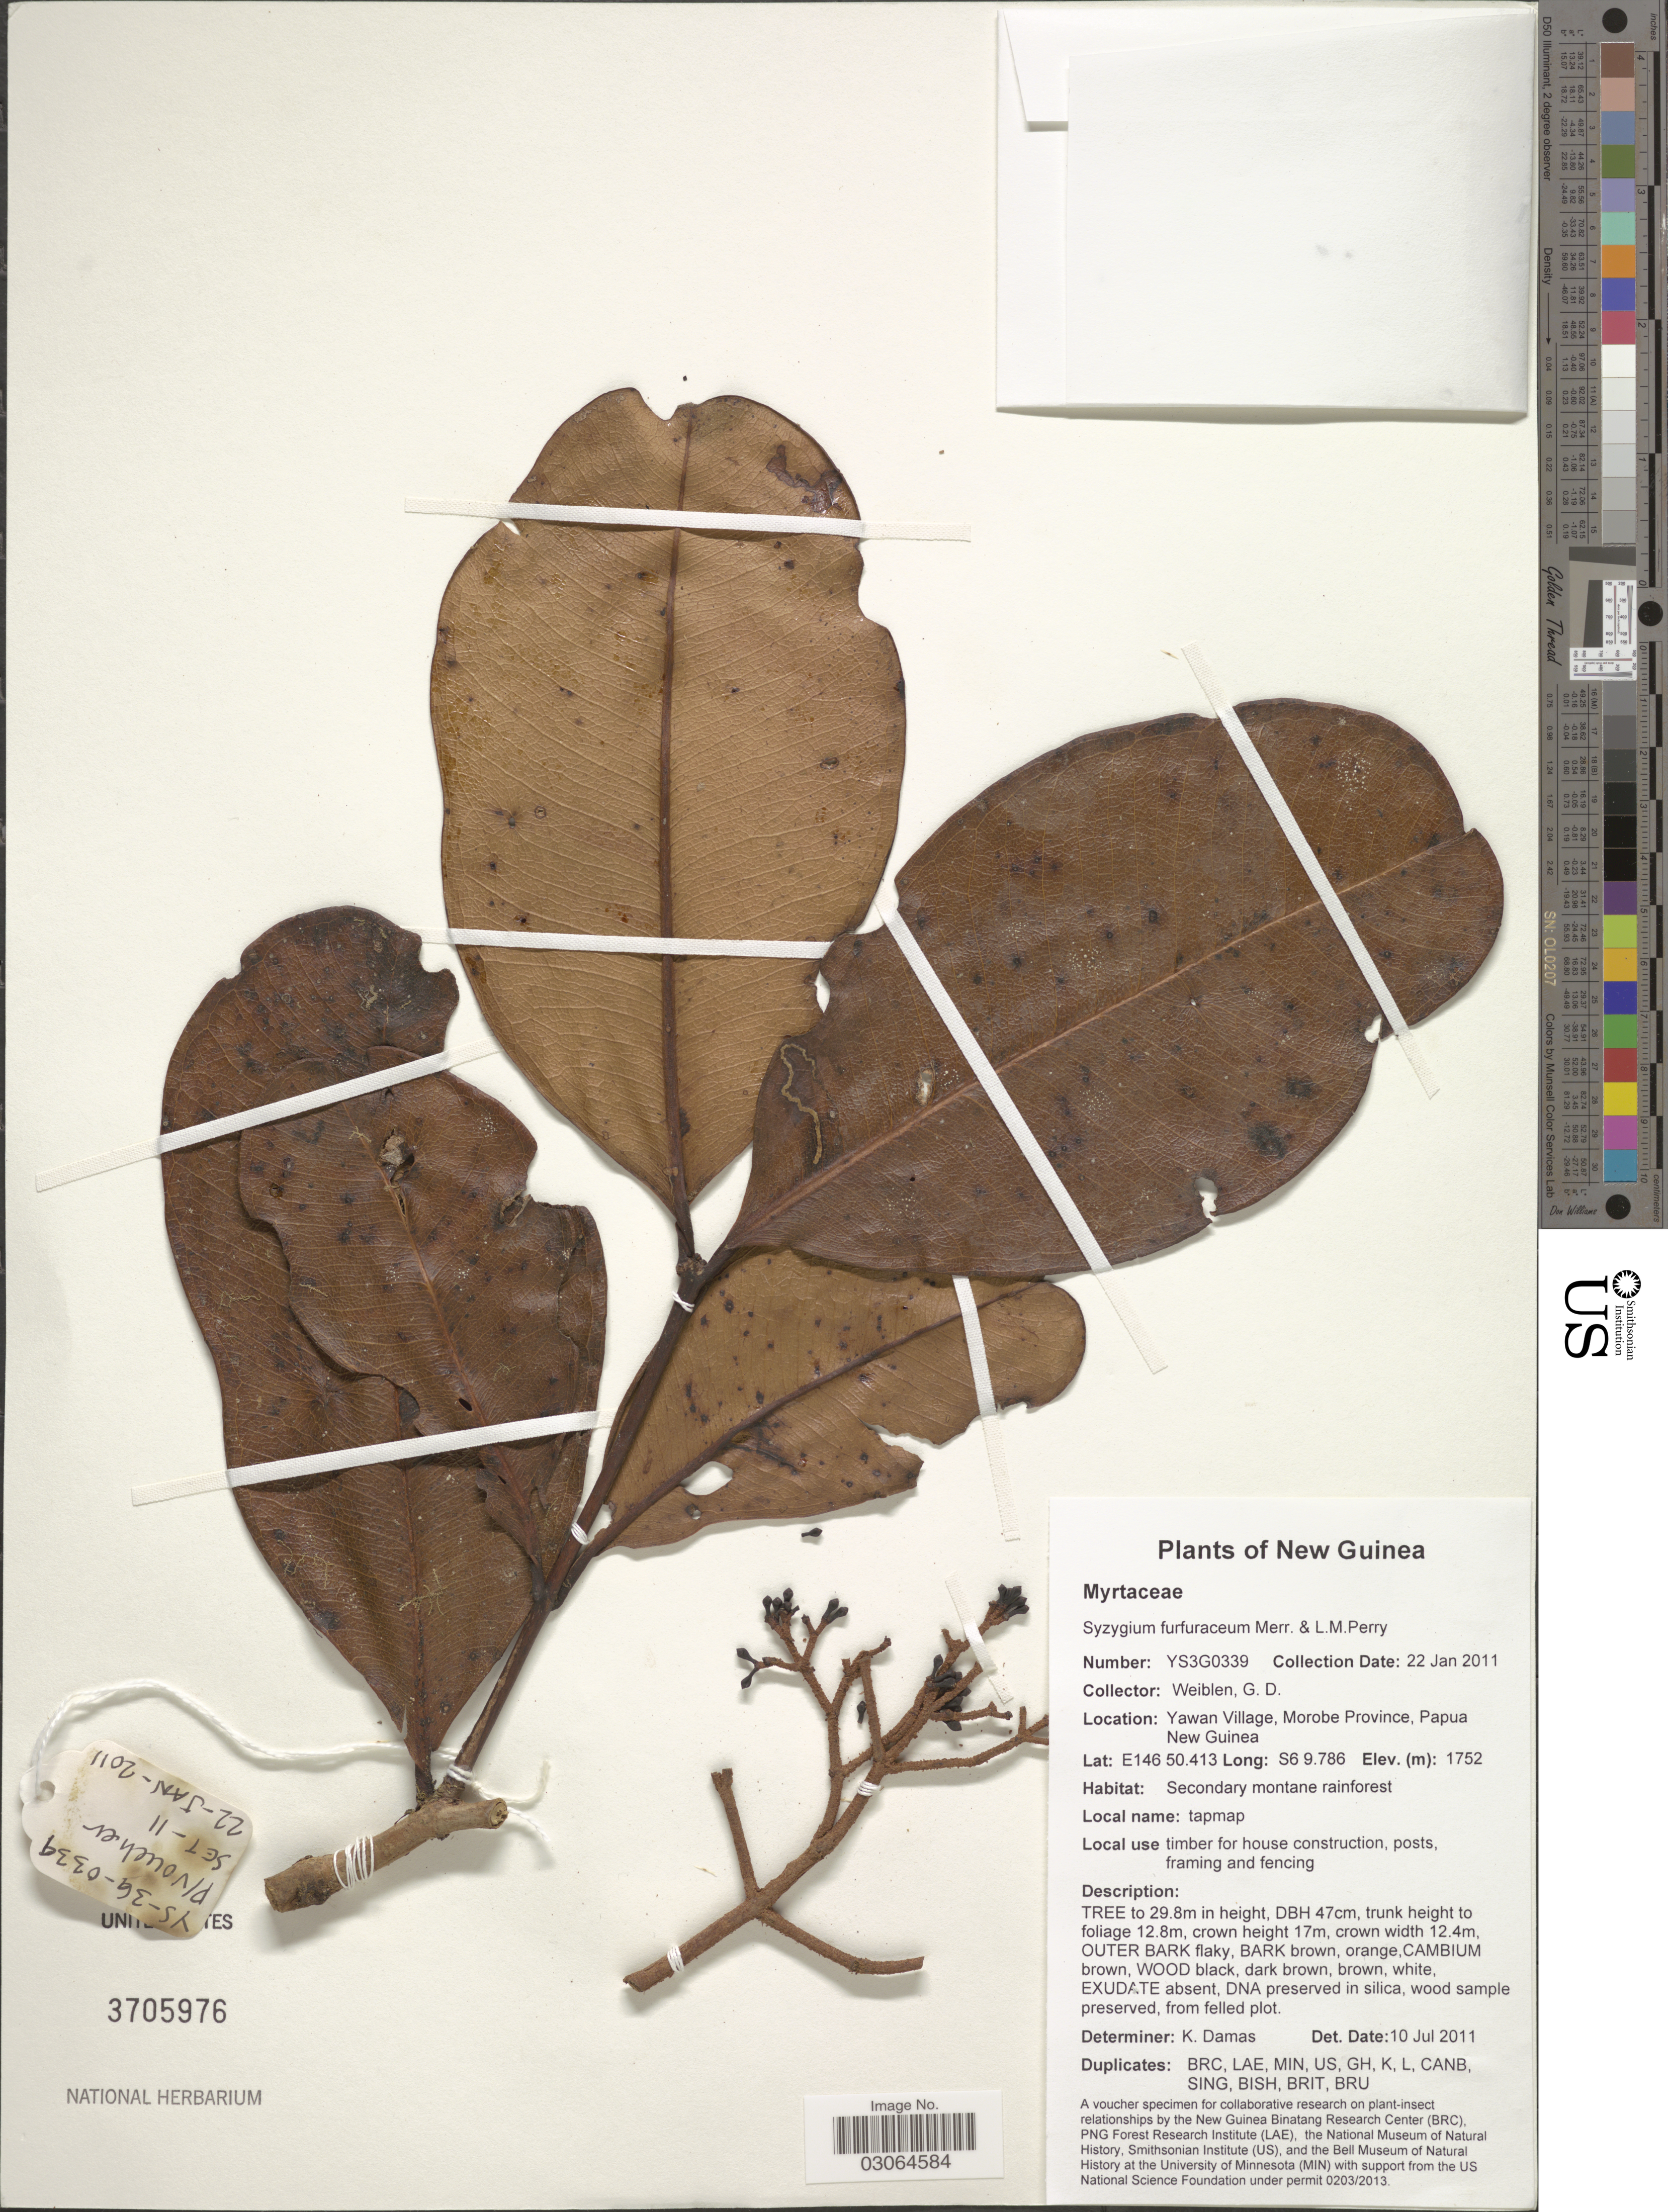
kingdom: Plantae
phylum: Tracheophyta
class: Magnoliopsida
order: Myrtales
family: Myrtaceae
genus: Syzygium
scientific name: Syzygium furfuraceum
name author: Merr. & L.M. Perry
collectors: G. D. Weiblen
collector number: YS3G0339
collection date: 2011-01-22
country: Papua New Guinea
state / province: Morobe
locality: New Guinea, Yawan Village, Morobe Province.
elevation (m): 1752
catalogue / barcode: US 3705976